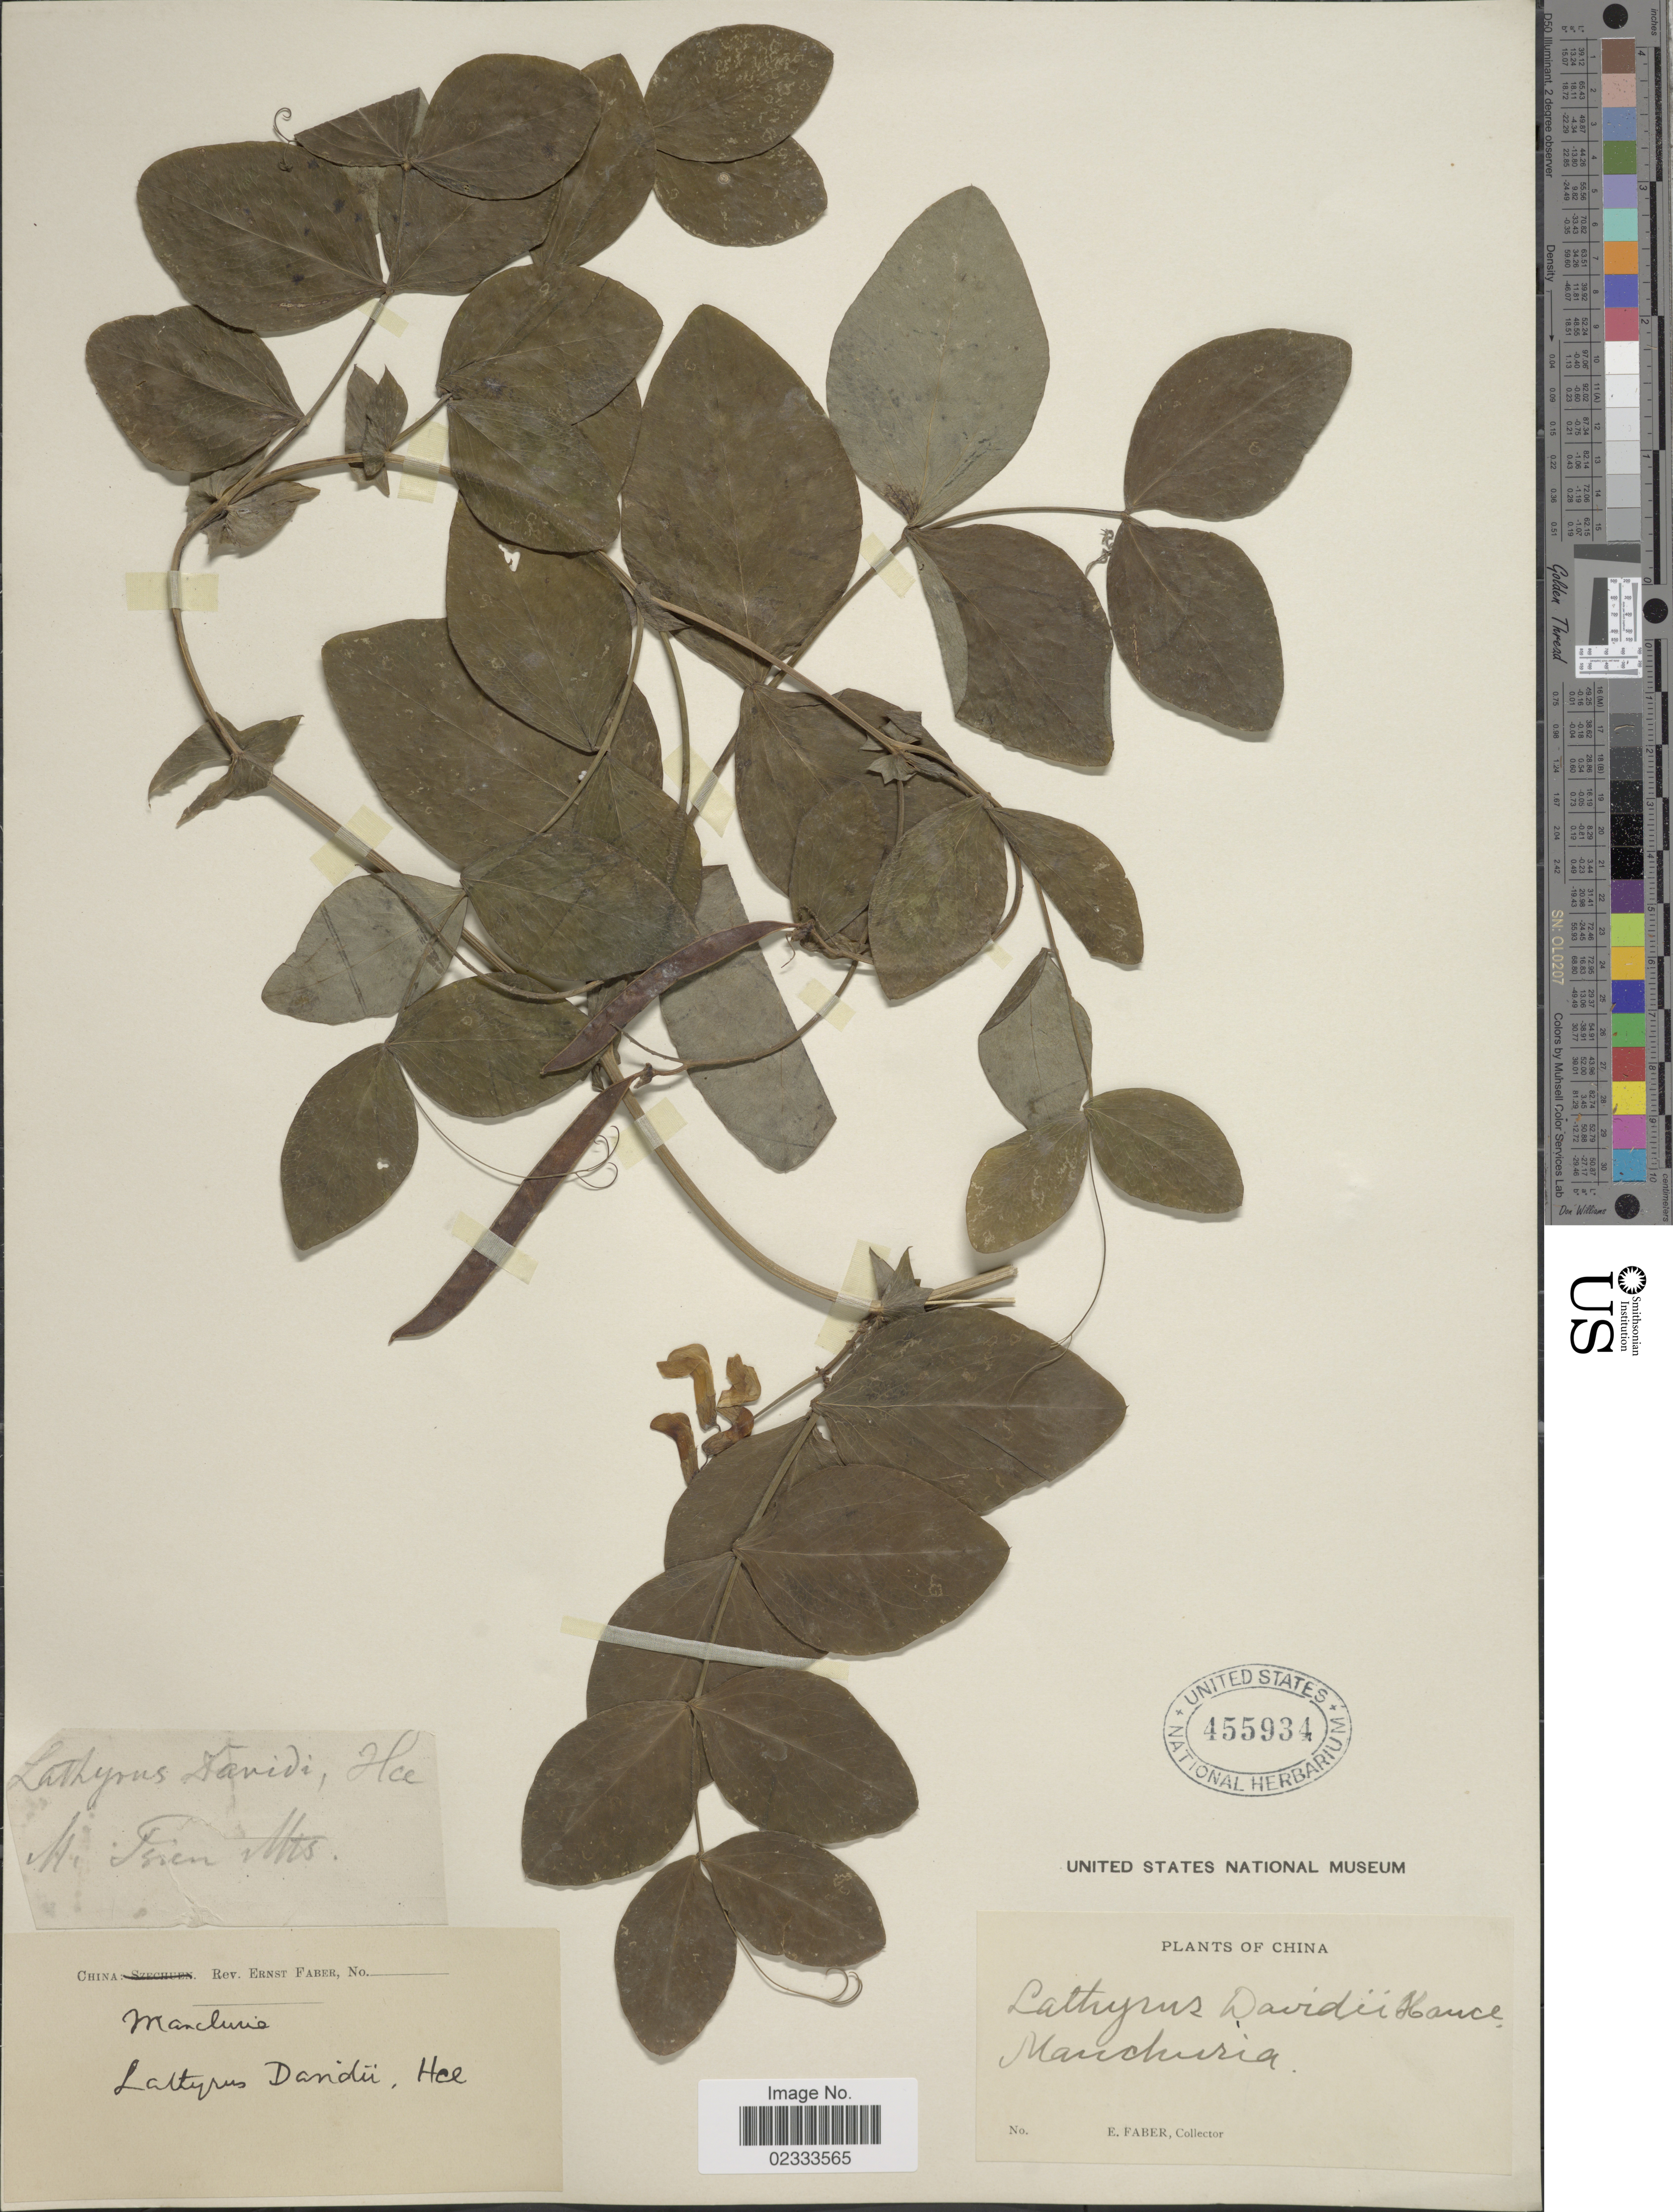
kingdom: Plantae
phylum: Tracheophyta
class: Magnoliopsida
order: Fabales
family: Fabaceae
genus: Lathyrus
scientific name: Lathyrus davidii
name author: Hance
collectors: E. Faber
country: China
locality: Manchuria, Hi Fsien Mts. [interpreted]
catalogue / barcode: US 455934